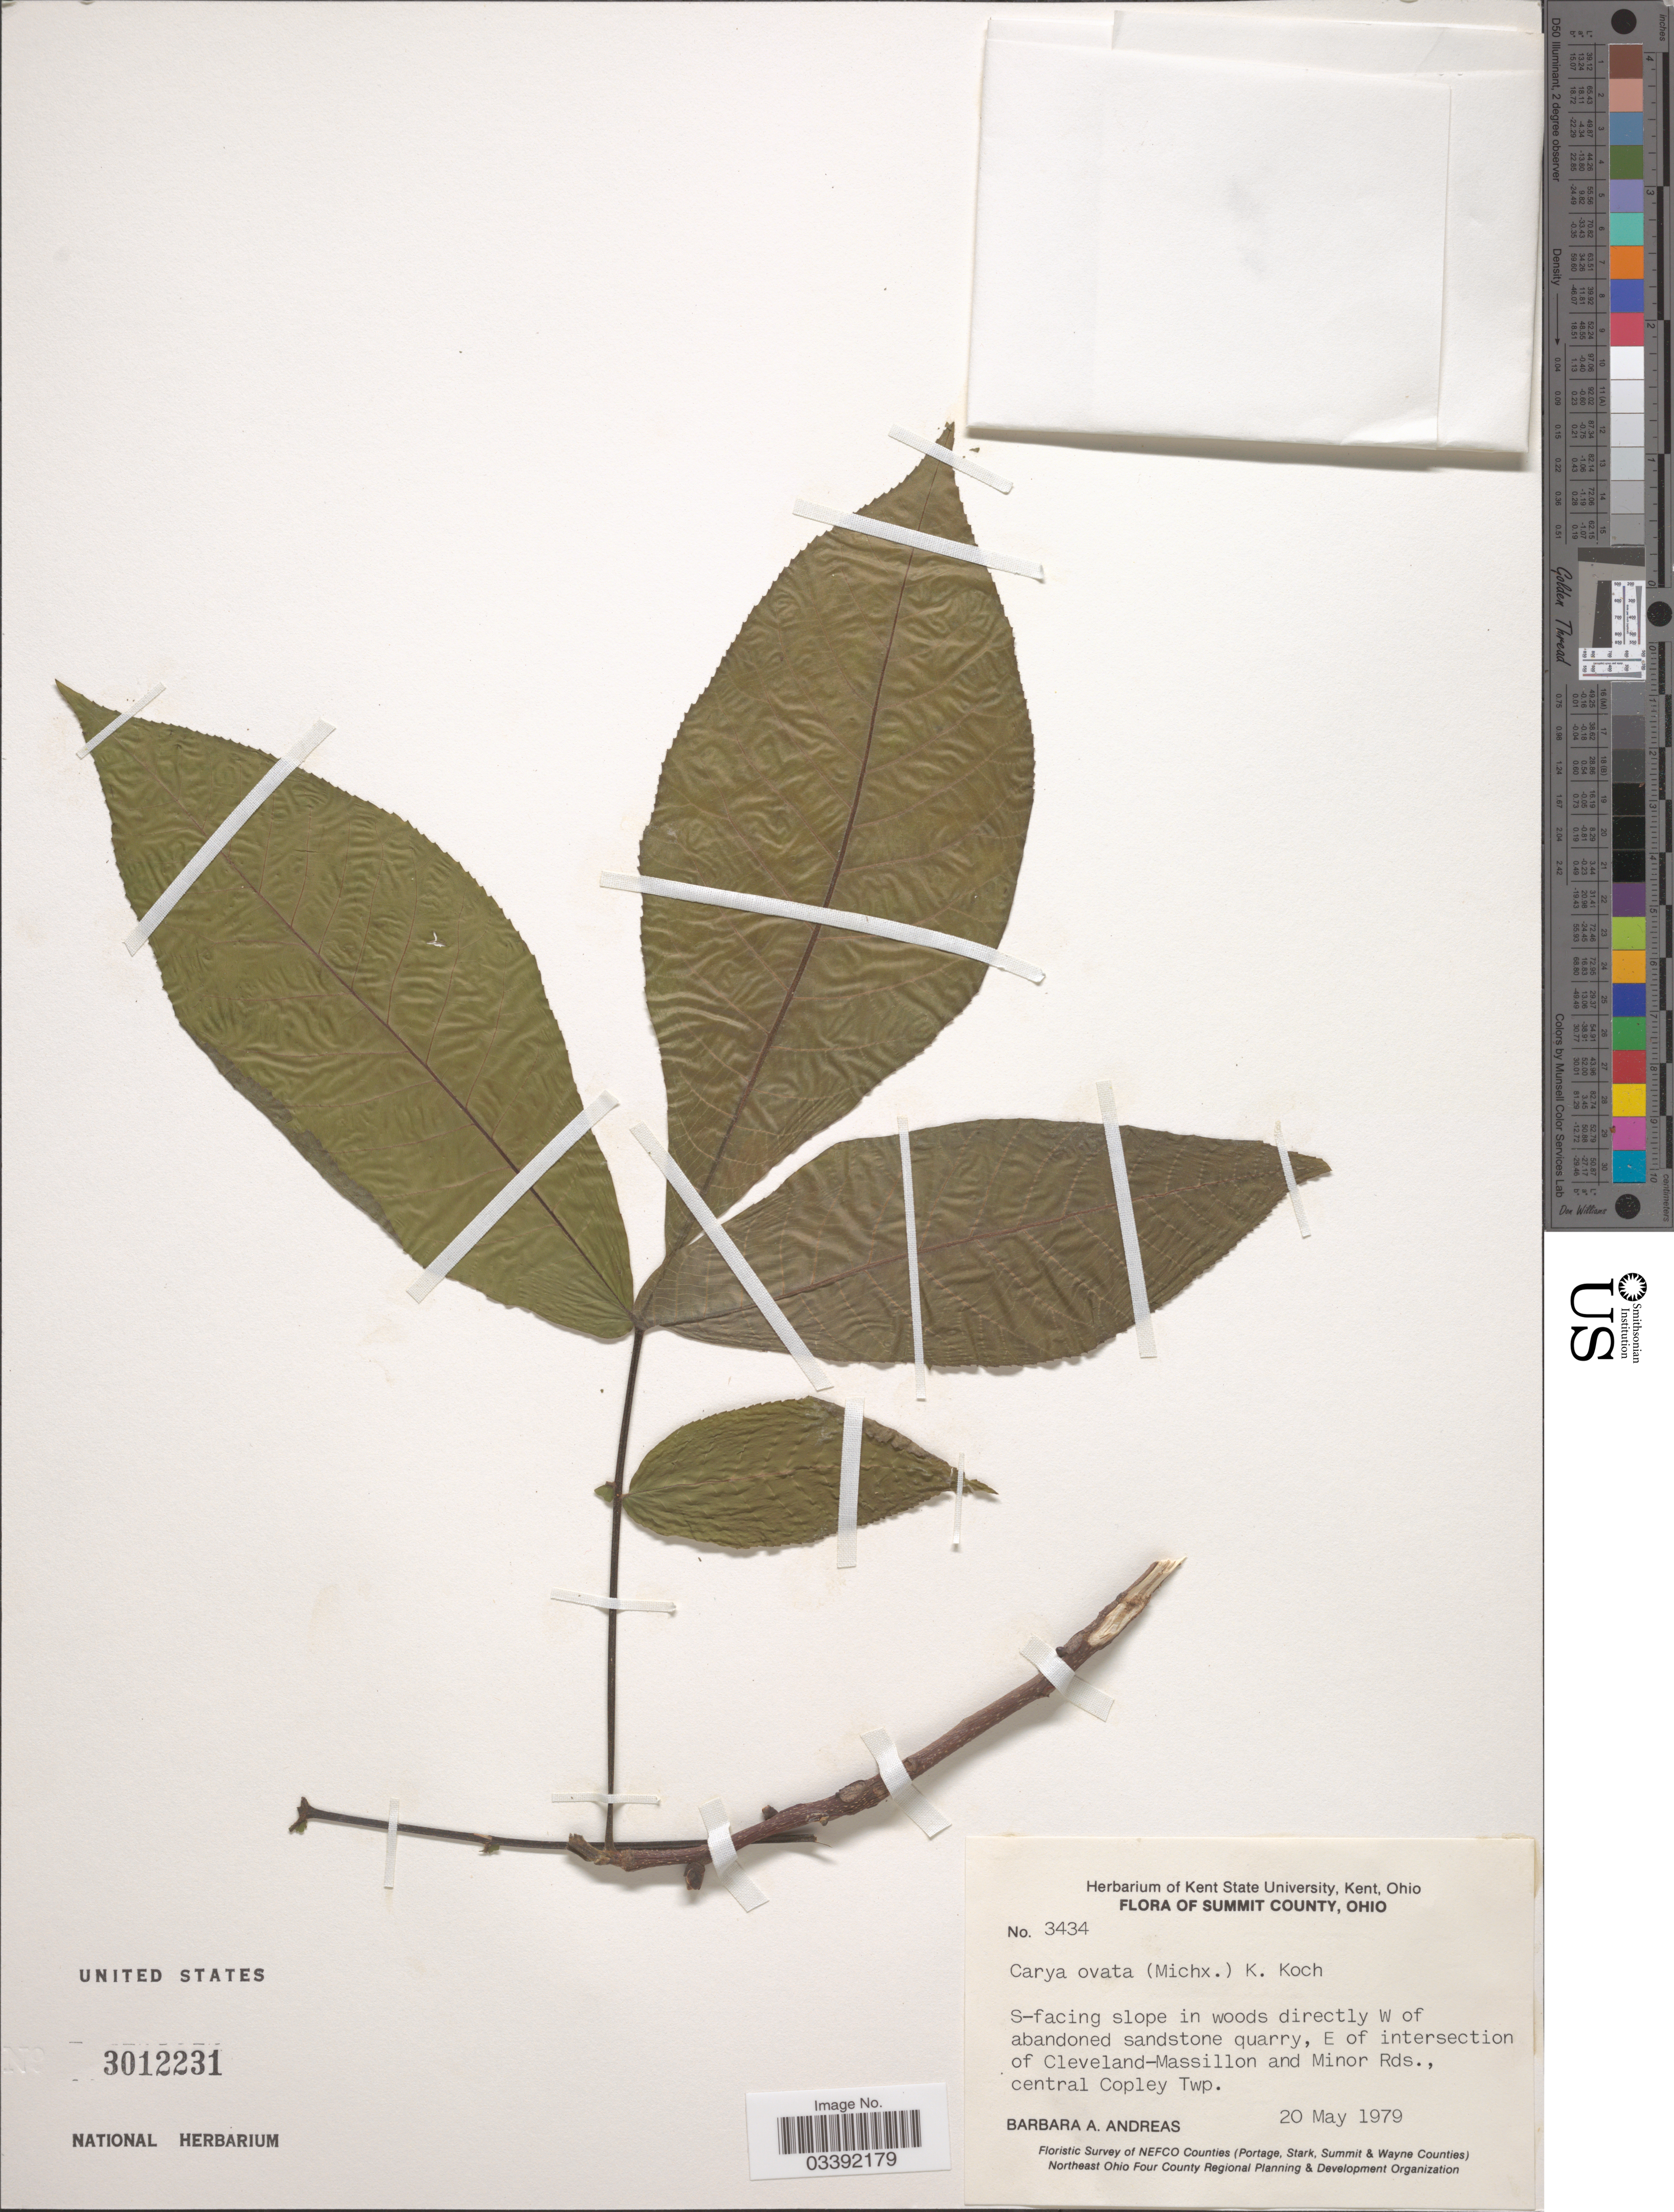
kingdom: Plantae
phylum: Tracheophyta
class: Magnoliopsida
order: Fagales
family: Juglandaceae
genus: Carya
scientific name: Carya ovata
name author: (Mill.) K. Koch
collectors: B. A. Andreas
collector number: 3434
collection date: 1979-05-20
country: United States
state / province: Ohio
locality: Summit County. S-facing slope in woods directly W of abandoned sandstone quarry, E of intersection of Cleveland-Massillon and Minor Rds., central Copley Twp.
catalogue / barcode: US 3012231